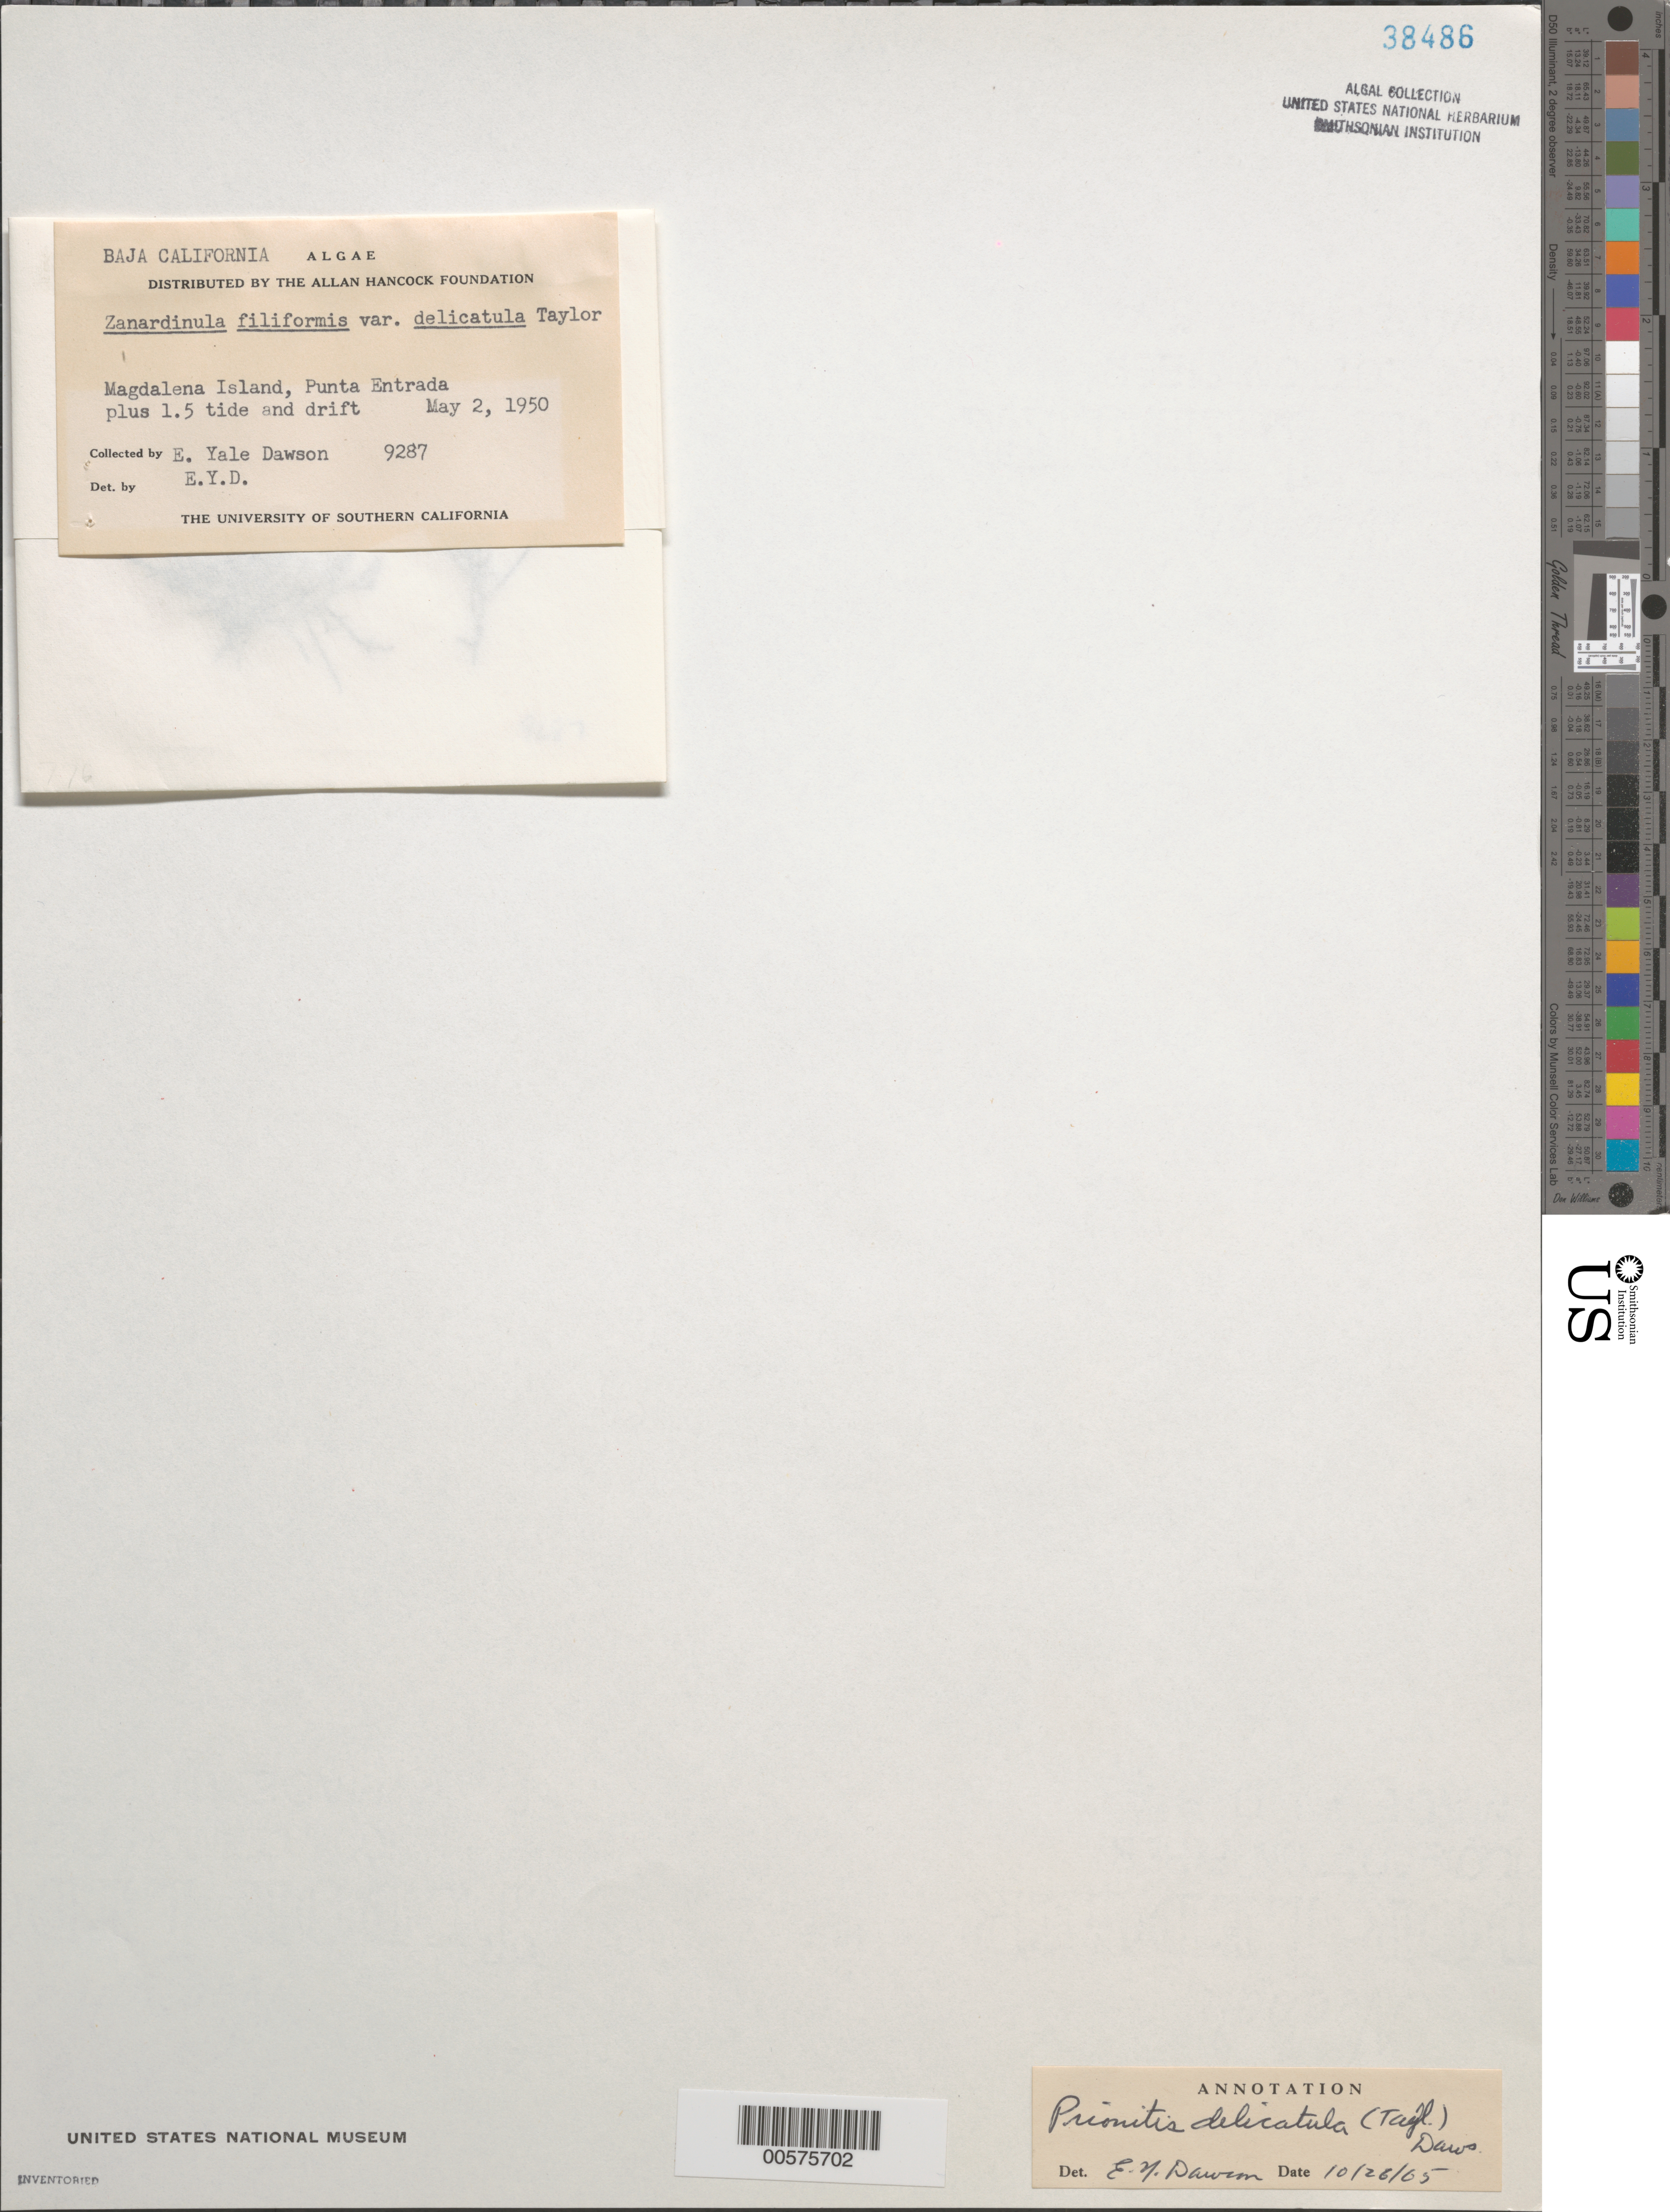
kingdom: Plantae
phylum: Rhodophyta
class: Florideophyceae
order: Cryptonemiales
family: Cryptonemiaceae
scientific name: Prionitis delicatula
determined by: Dawson, E. Y.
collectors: E. Y. Dawson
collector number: EYD 9287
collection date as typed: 02 May 1950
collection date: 1950-05-02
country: Mexico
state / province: Baja California Sur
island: Isla Magdalena,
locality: Punta Entrada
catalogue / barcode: US 38486